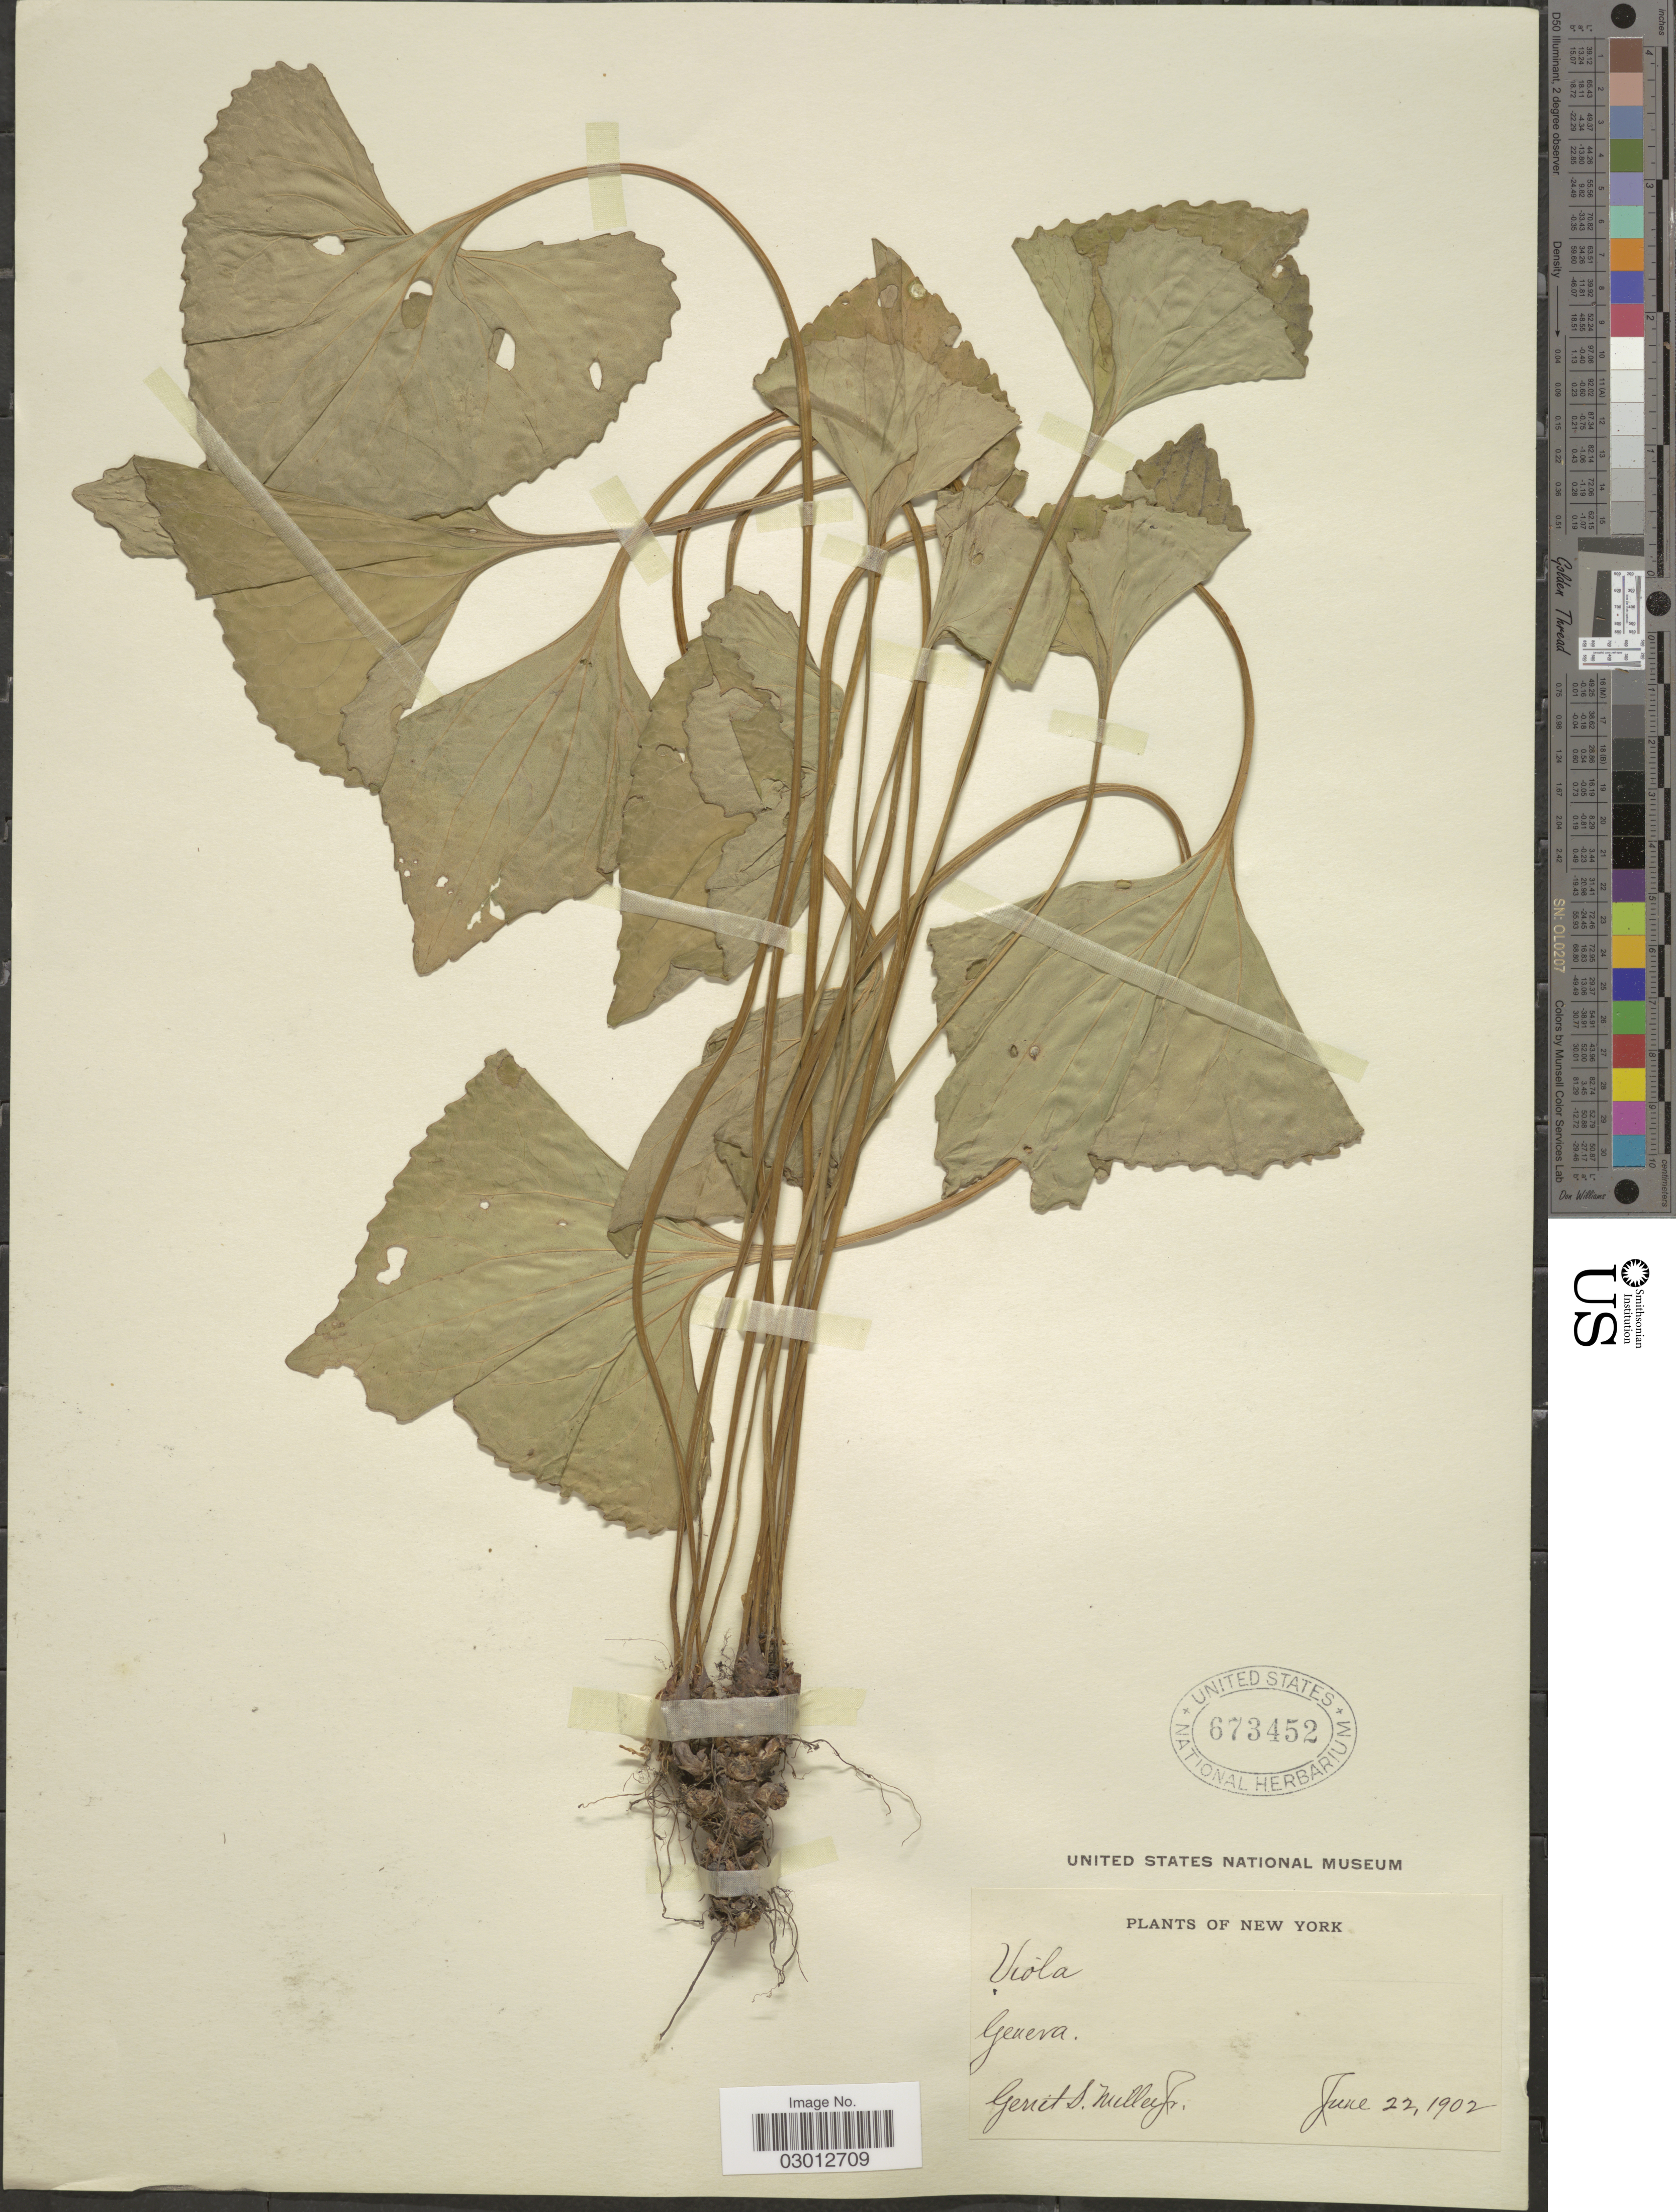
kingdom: Plantae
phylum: Tracheophyta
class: Magnoliopsida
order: Malpighiales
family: Violaceae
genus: Viola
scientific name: Viola papilionacea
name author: Pursh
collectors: G. S. Miller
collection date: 1902-06-22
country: United States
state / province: New York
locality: Geneva.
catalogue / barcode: US 673452